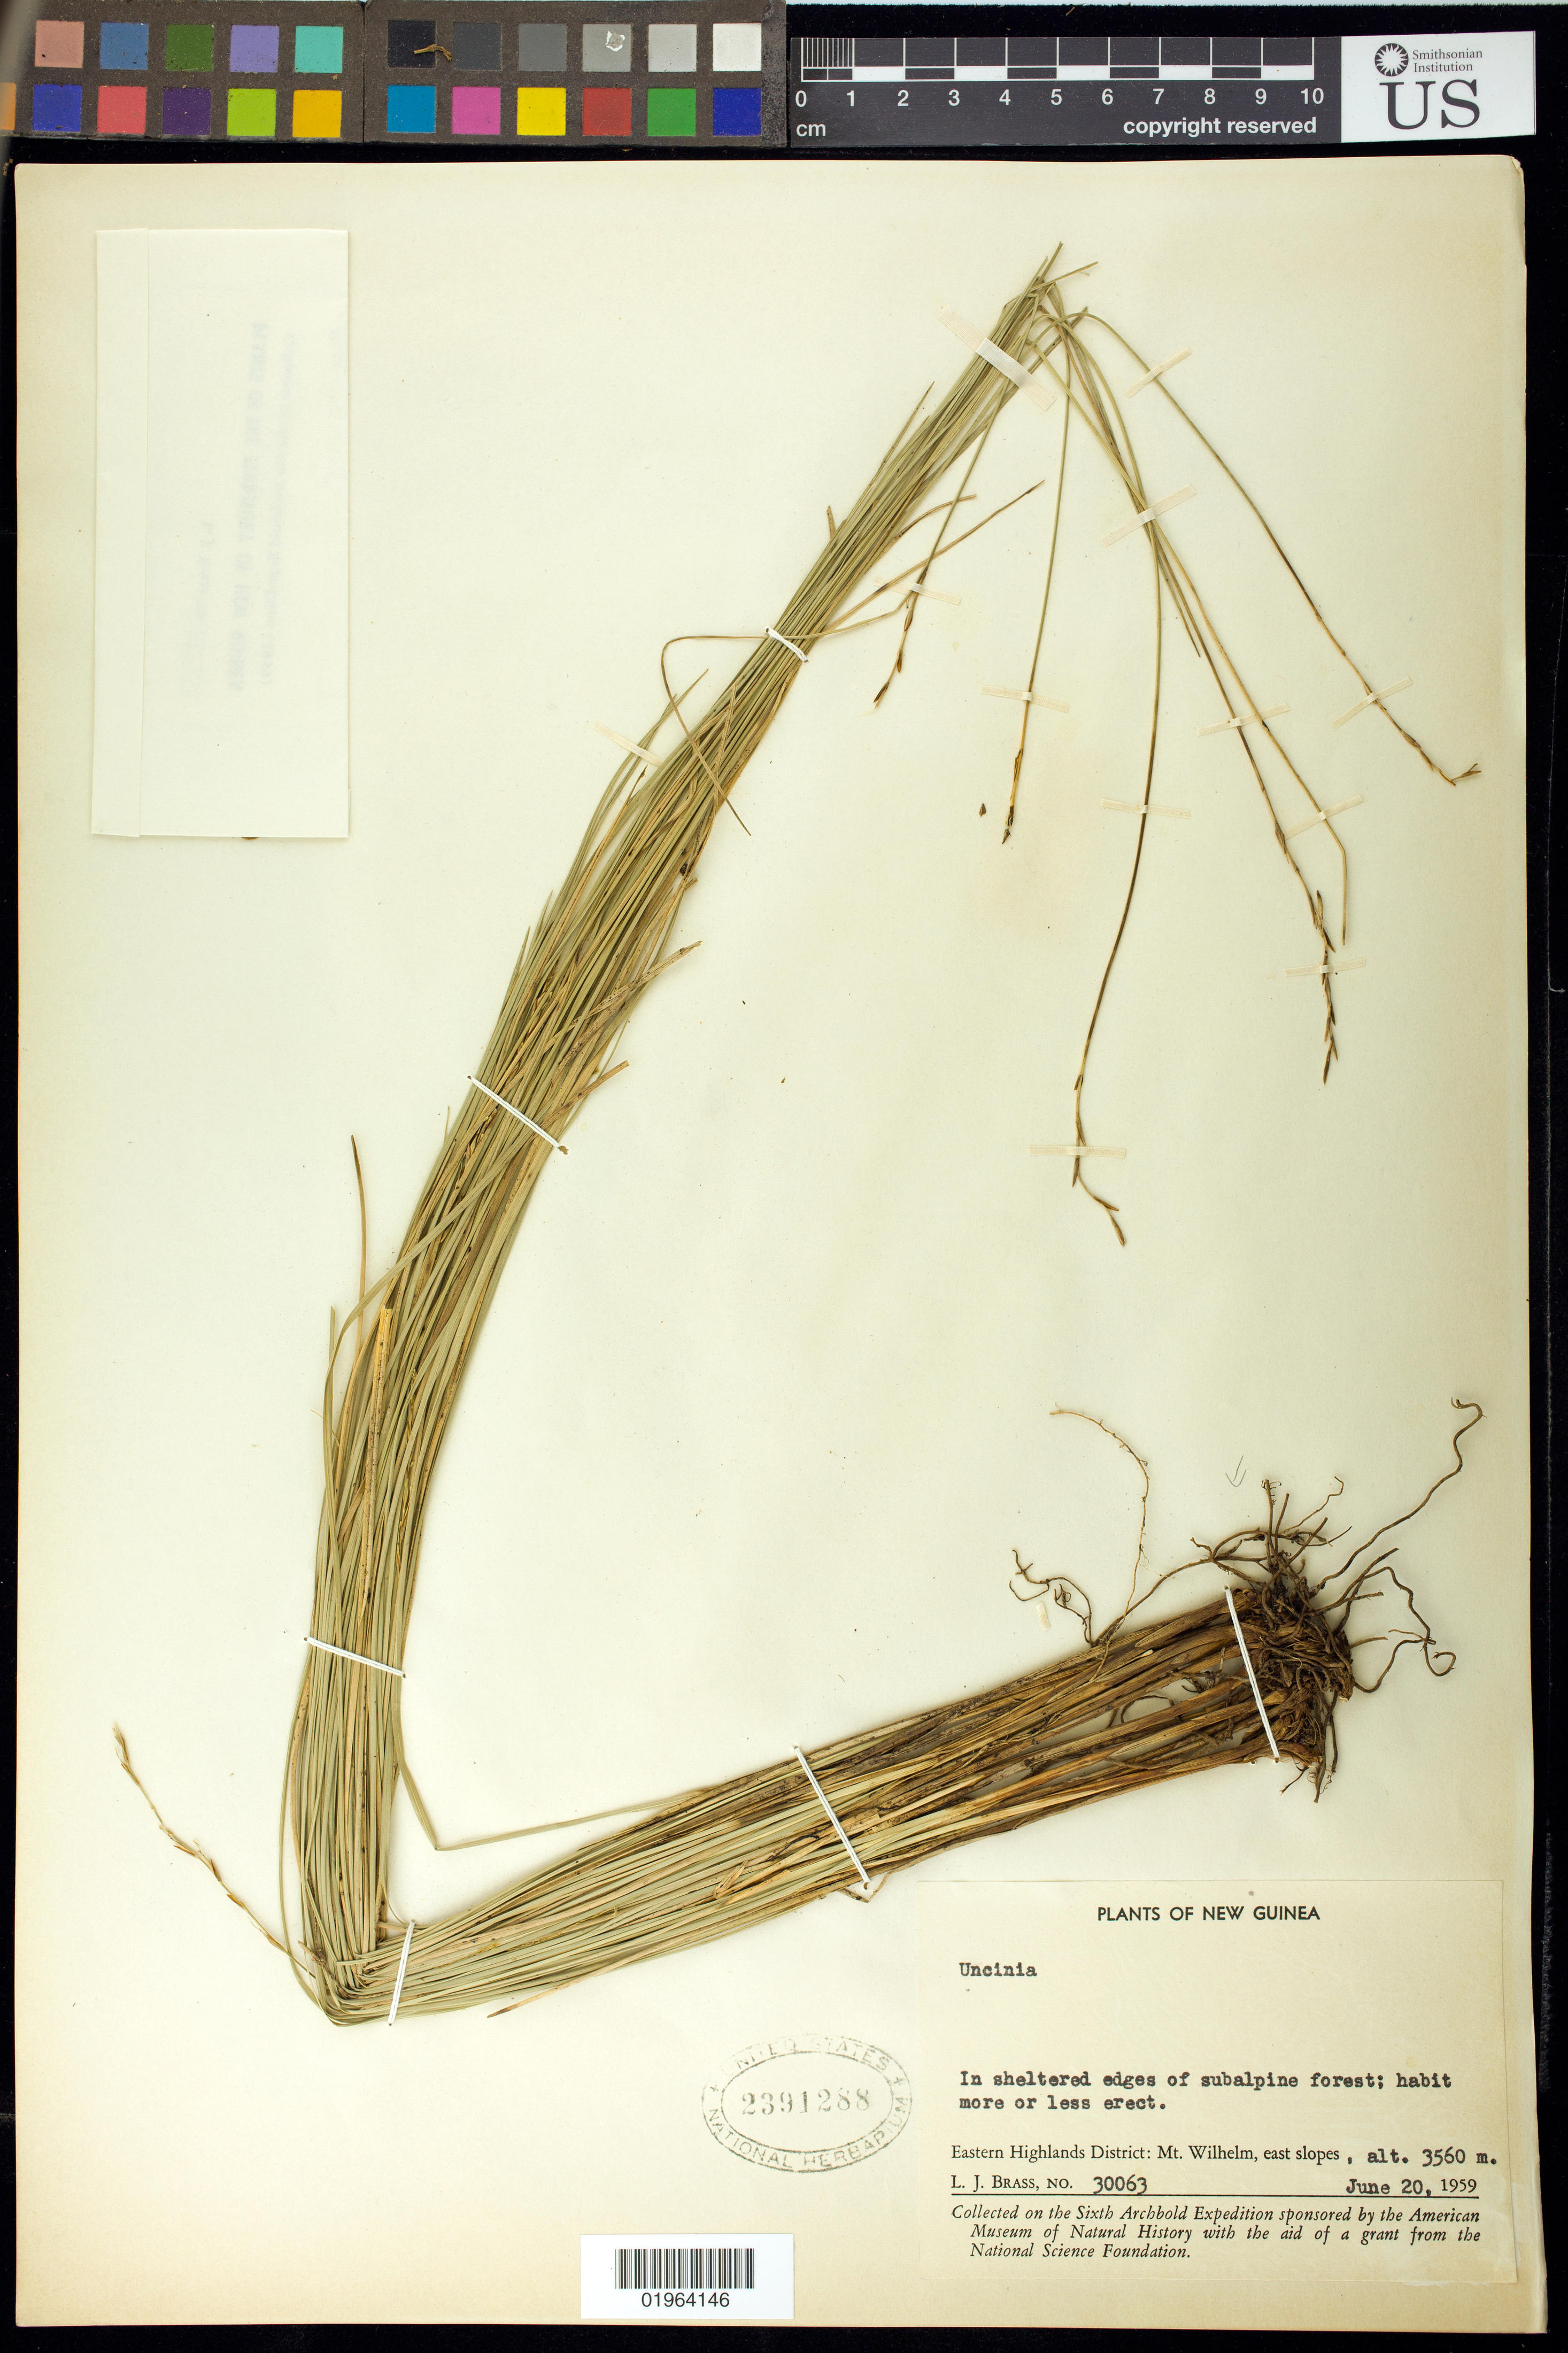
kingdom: Plantae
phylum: Tracheophyta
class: Liliopsida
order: Poales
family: Cyperaceae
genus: Carex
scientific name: Carex sp.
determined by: Strong, Mark T., (BOT), Smithsonian Institution - National Museum of Natural History (UNITED STATES)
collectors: L. J. Brass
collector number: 30063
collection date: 1959-06-20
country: Papua New Guinea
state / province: Eastern Highlands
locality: Mount Wilhelm, E slopes.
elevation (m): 3560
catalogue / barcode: US 2391288